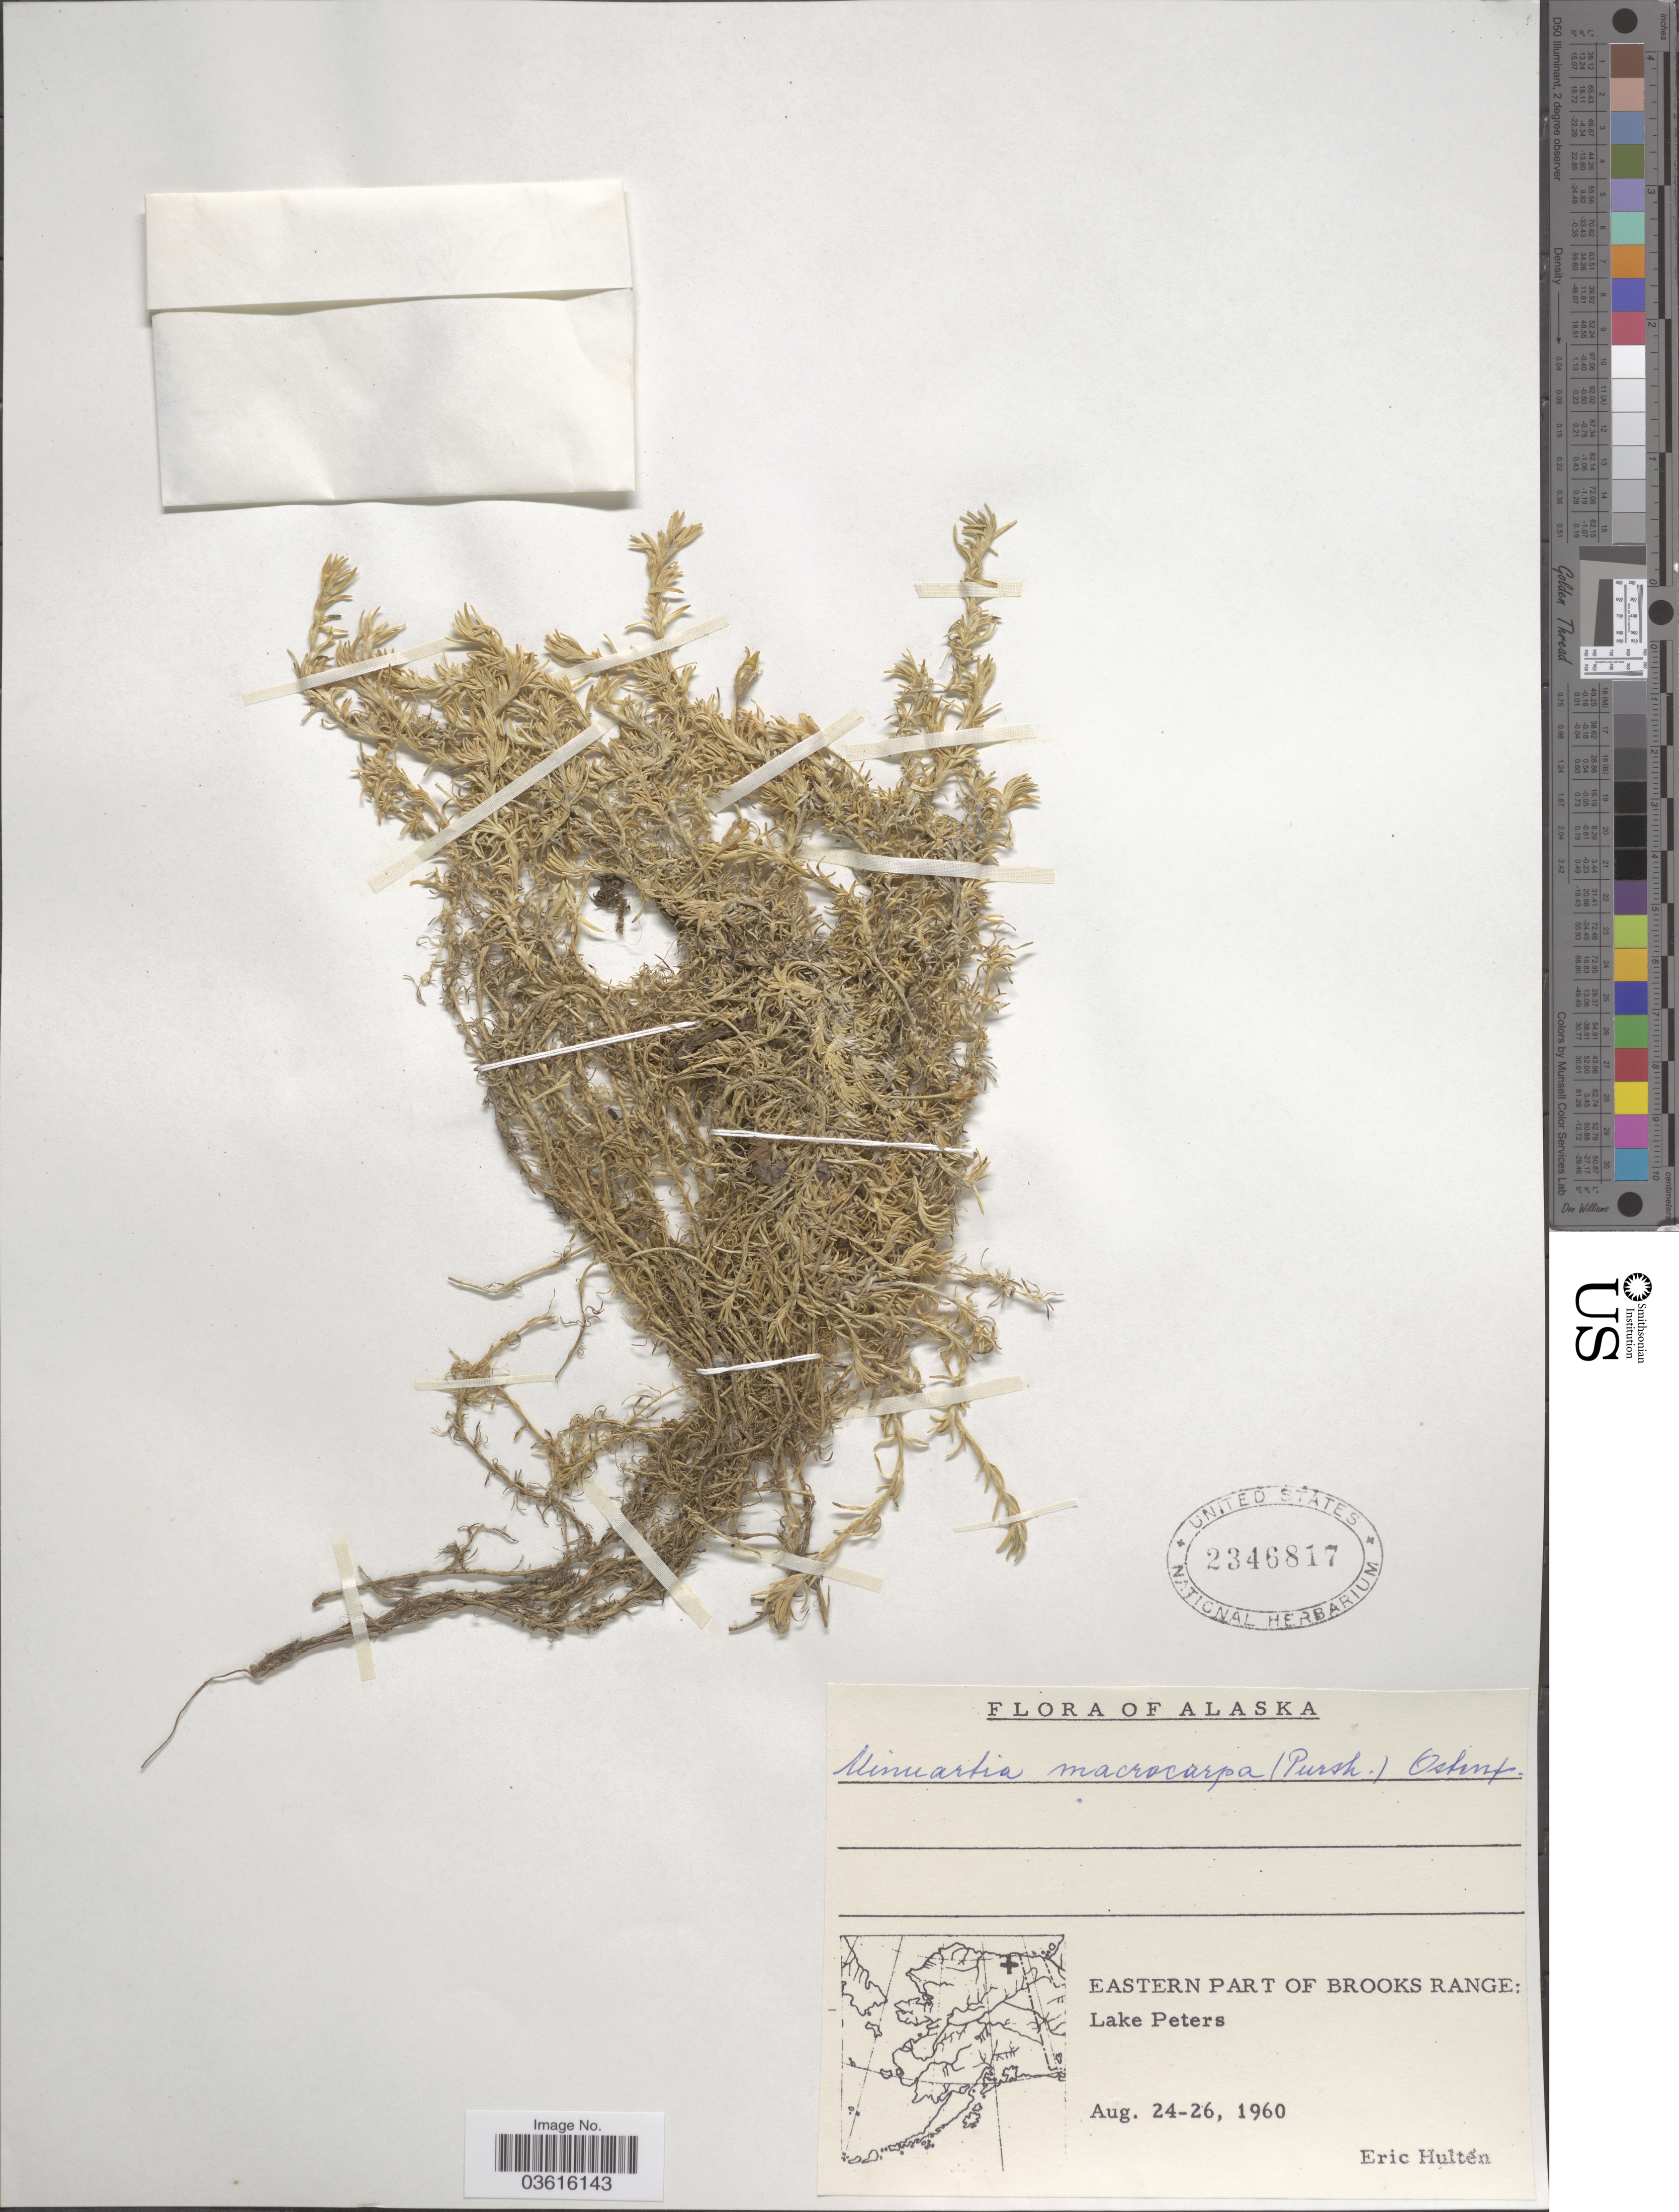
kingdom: Plantae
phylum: Tracheophyta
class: Magnoliopsida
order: Caryophyllales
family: Caryophyllaceae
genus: Pseudocherleria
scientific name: Pseudocherleria macrocarpa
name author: (Pursh) Dillenb. & Kadereit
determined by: U.S. National Herbarium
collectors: E. G. Hultén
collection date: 1960-08-24/1960-08-26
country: United States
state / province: Alaska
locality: Eastern Part of Brooks Range: Lake Peters.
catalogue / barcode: US 2346817